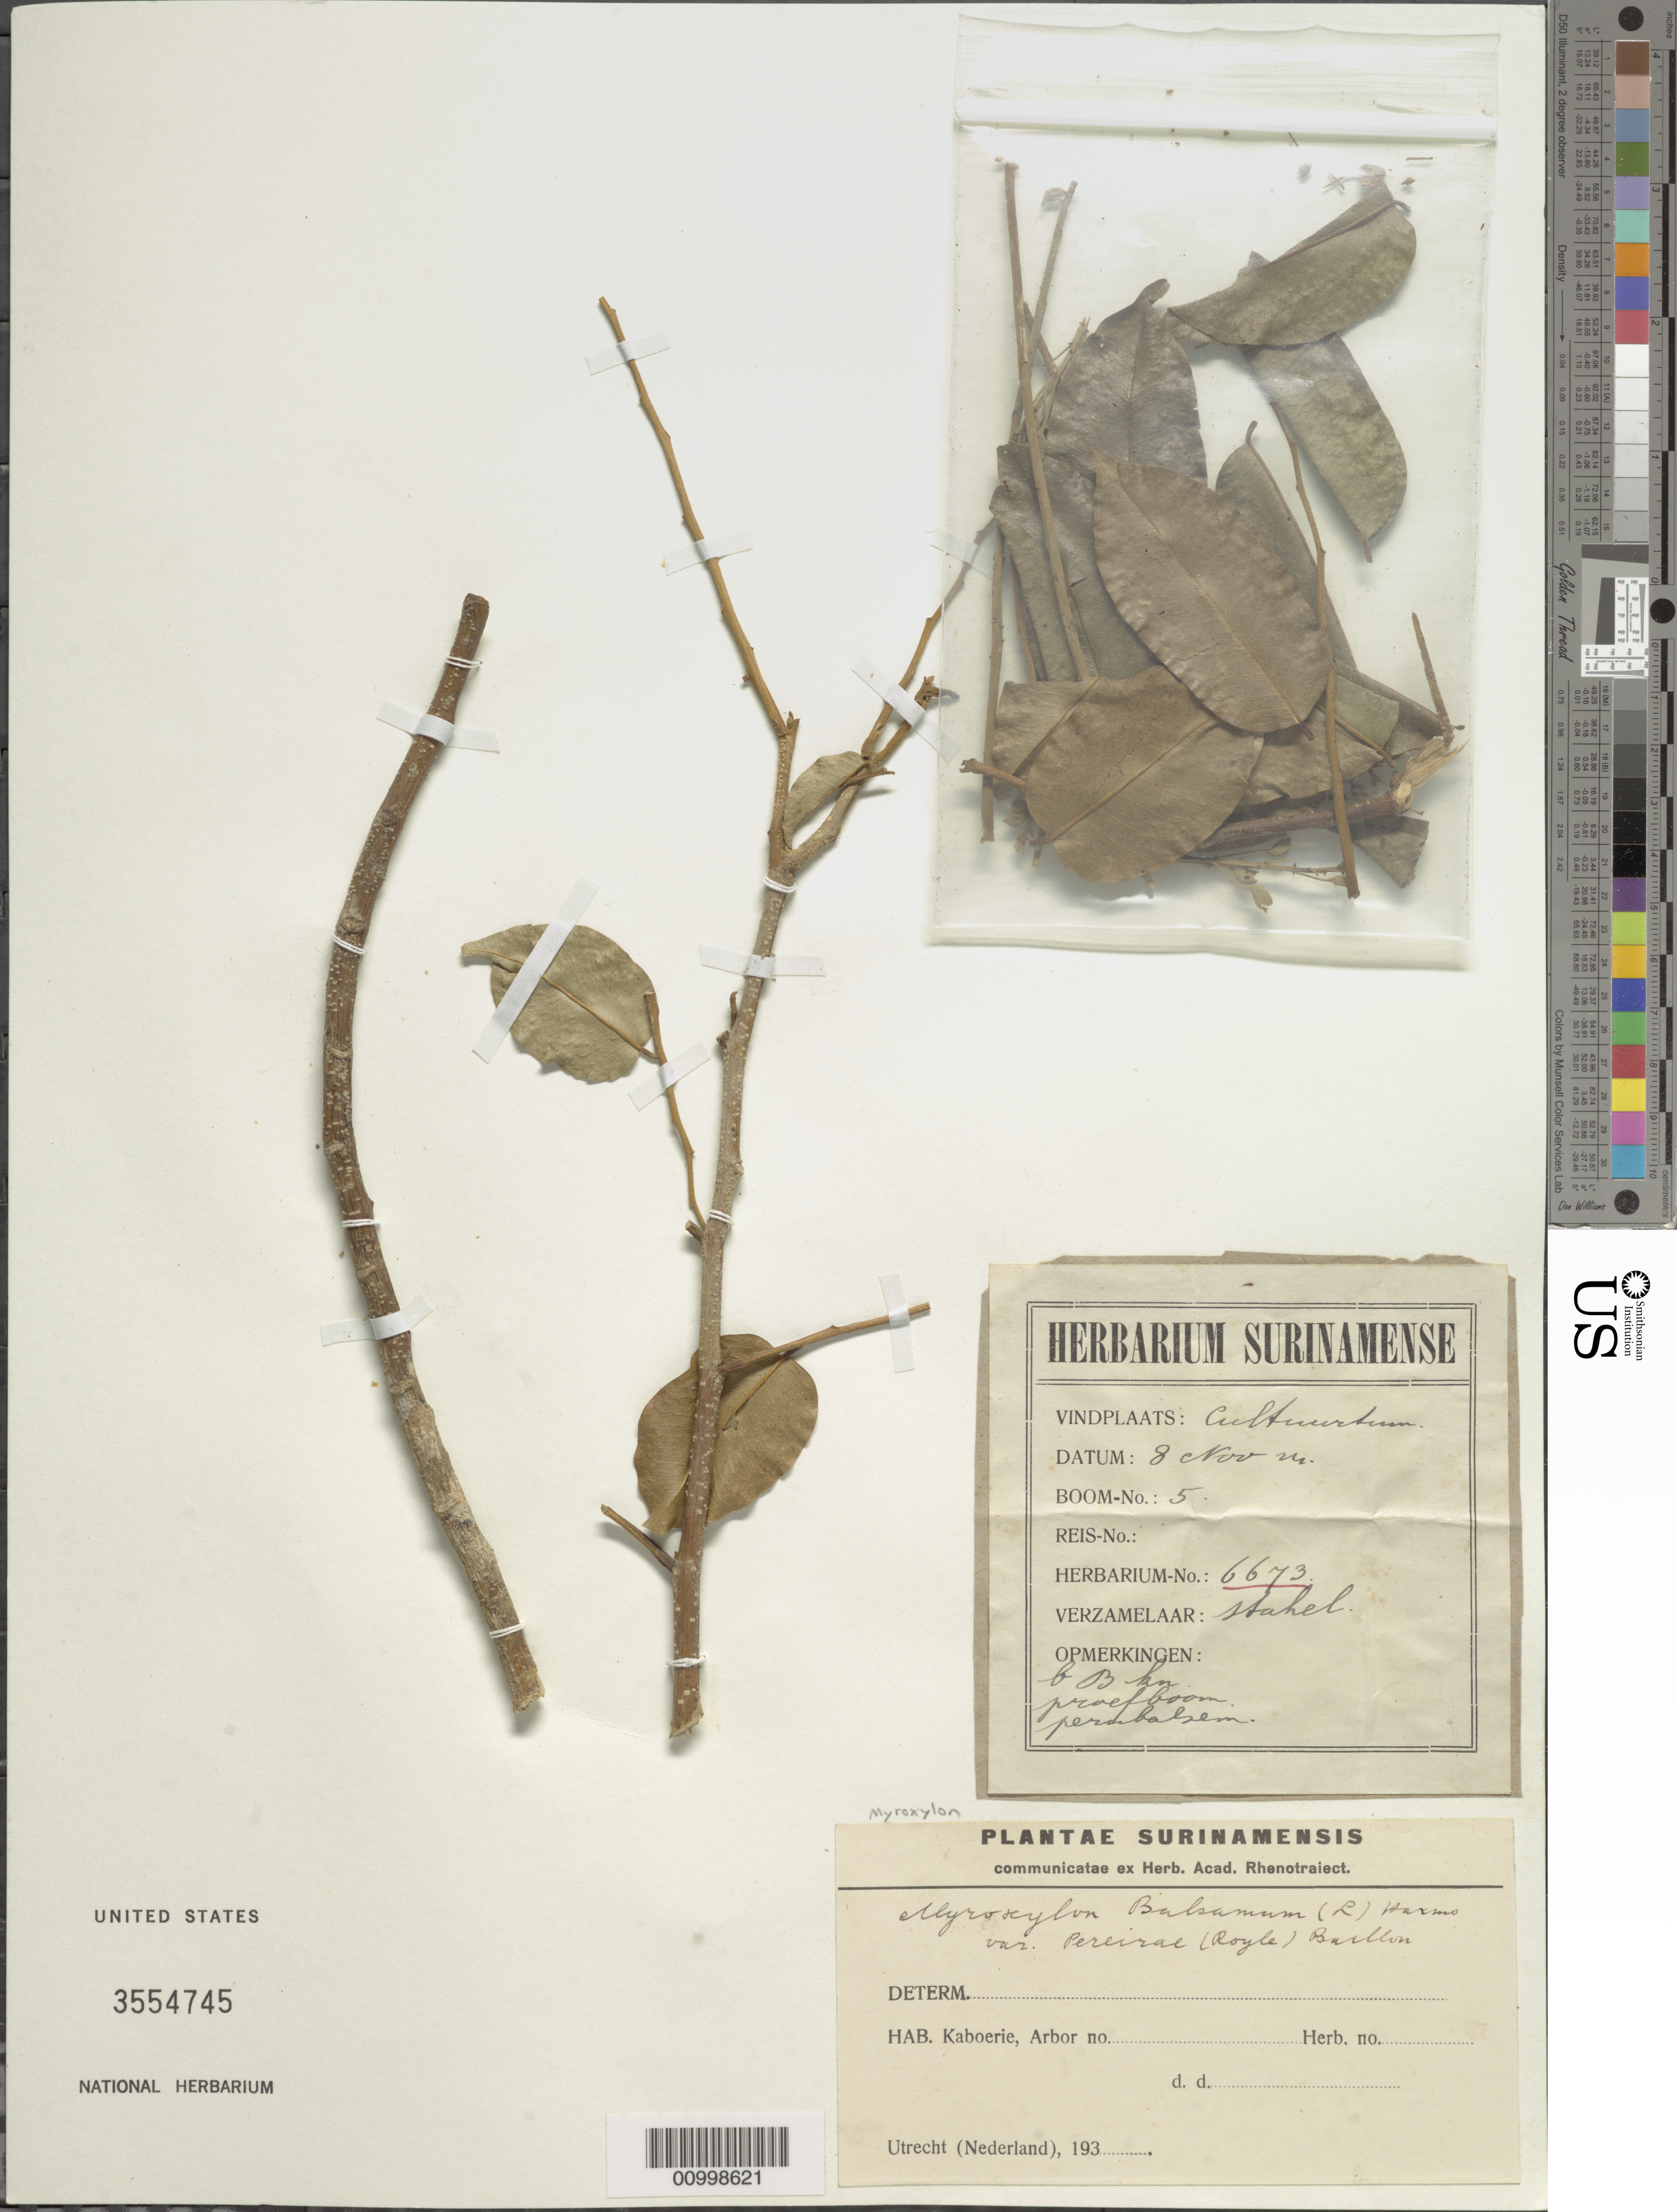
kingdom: Plantae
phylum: Tracheophyta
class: Magnoliopsida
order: Fabales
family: Fabaceae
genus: Myroxylon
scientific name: Myroxylon pereirae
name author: (Royle) Klotzsch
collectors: G. Stahel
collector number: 6673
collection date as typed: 8-Nov-30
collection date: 1930-11-08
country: Suriname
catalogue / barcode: US 3554745